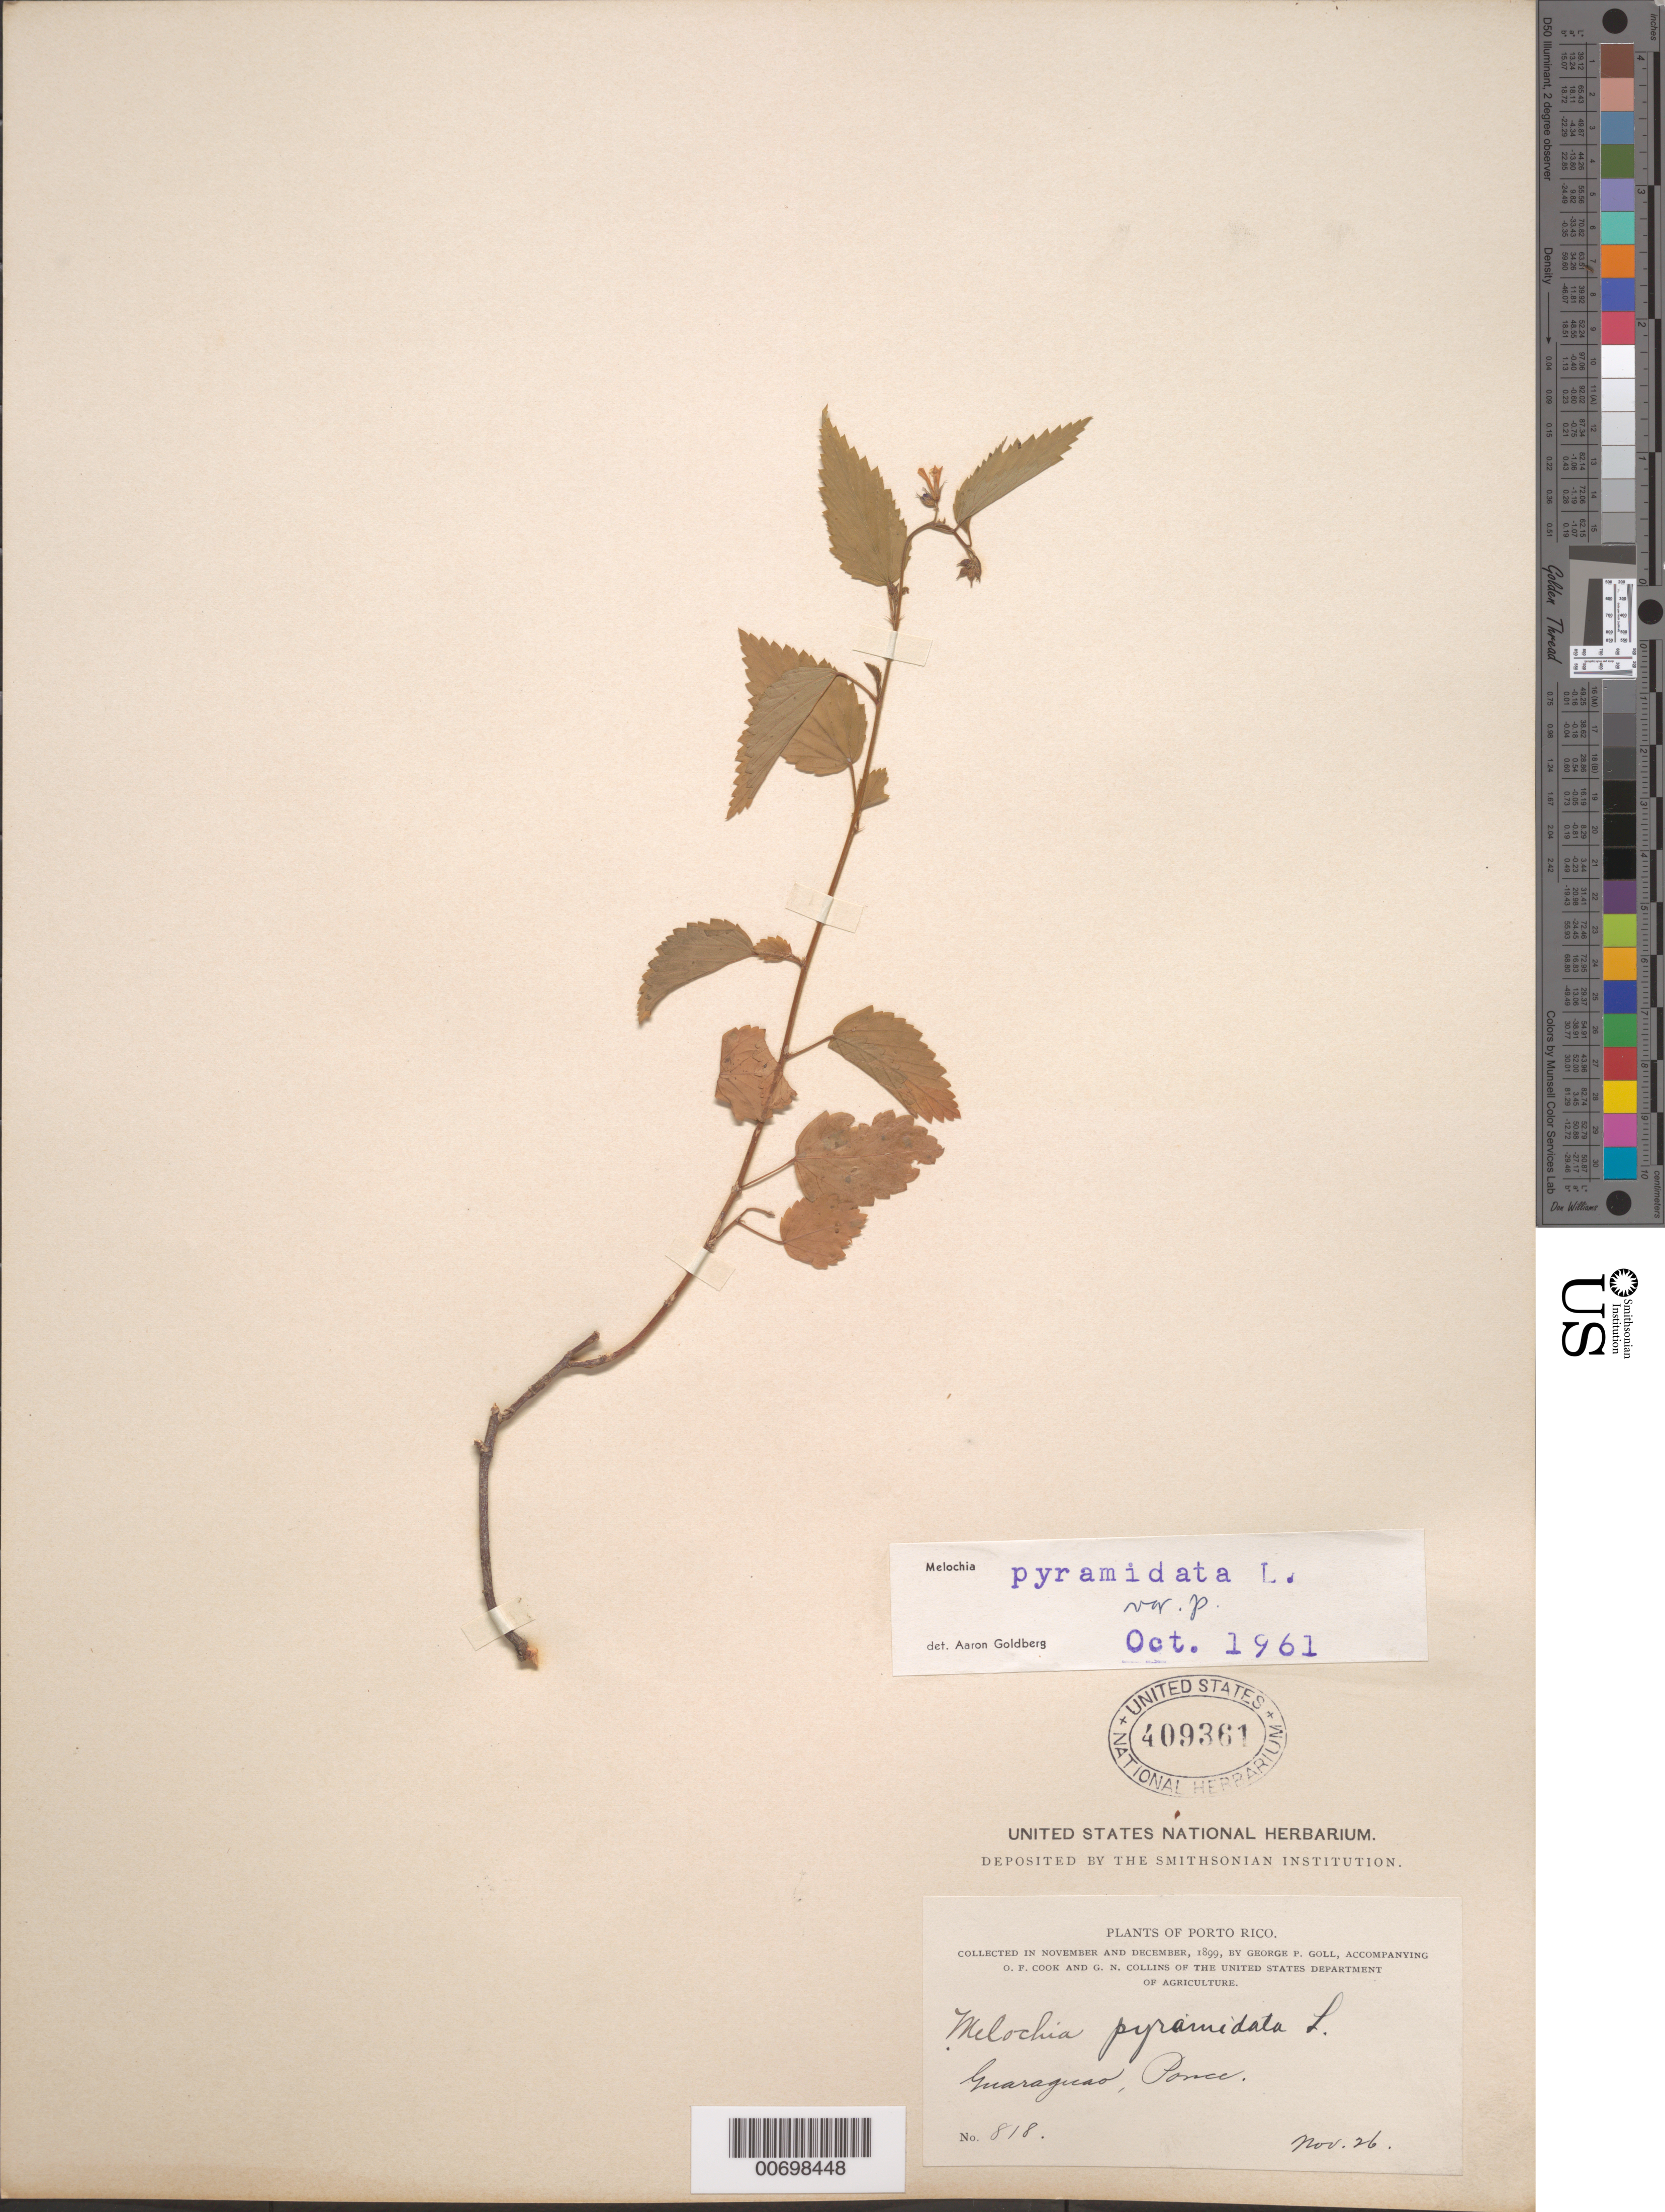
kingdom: Plantae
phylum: Tracheophyta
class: Magnoliopsida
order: Malvales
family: Malvaceae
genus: Melochia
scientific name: Melochia pyramidata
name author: L.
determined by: Goldberg, Aaron, (US), NMNH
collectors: G. Goll, O. F. Cook & G. N. Collins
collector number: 818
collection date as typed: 26 Nov 1899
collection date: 1899-11-26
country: Puerto Rico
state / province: Ponce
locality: Guaraguao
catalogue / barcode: US 409361